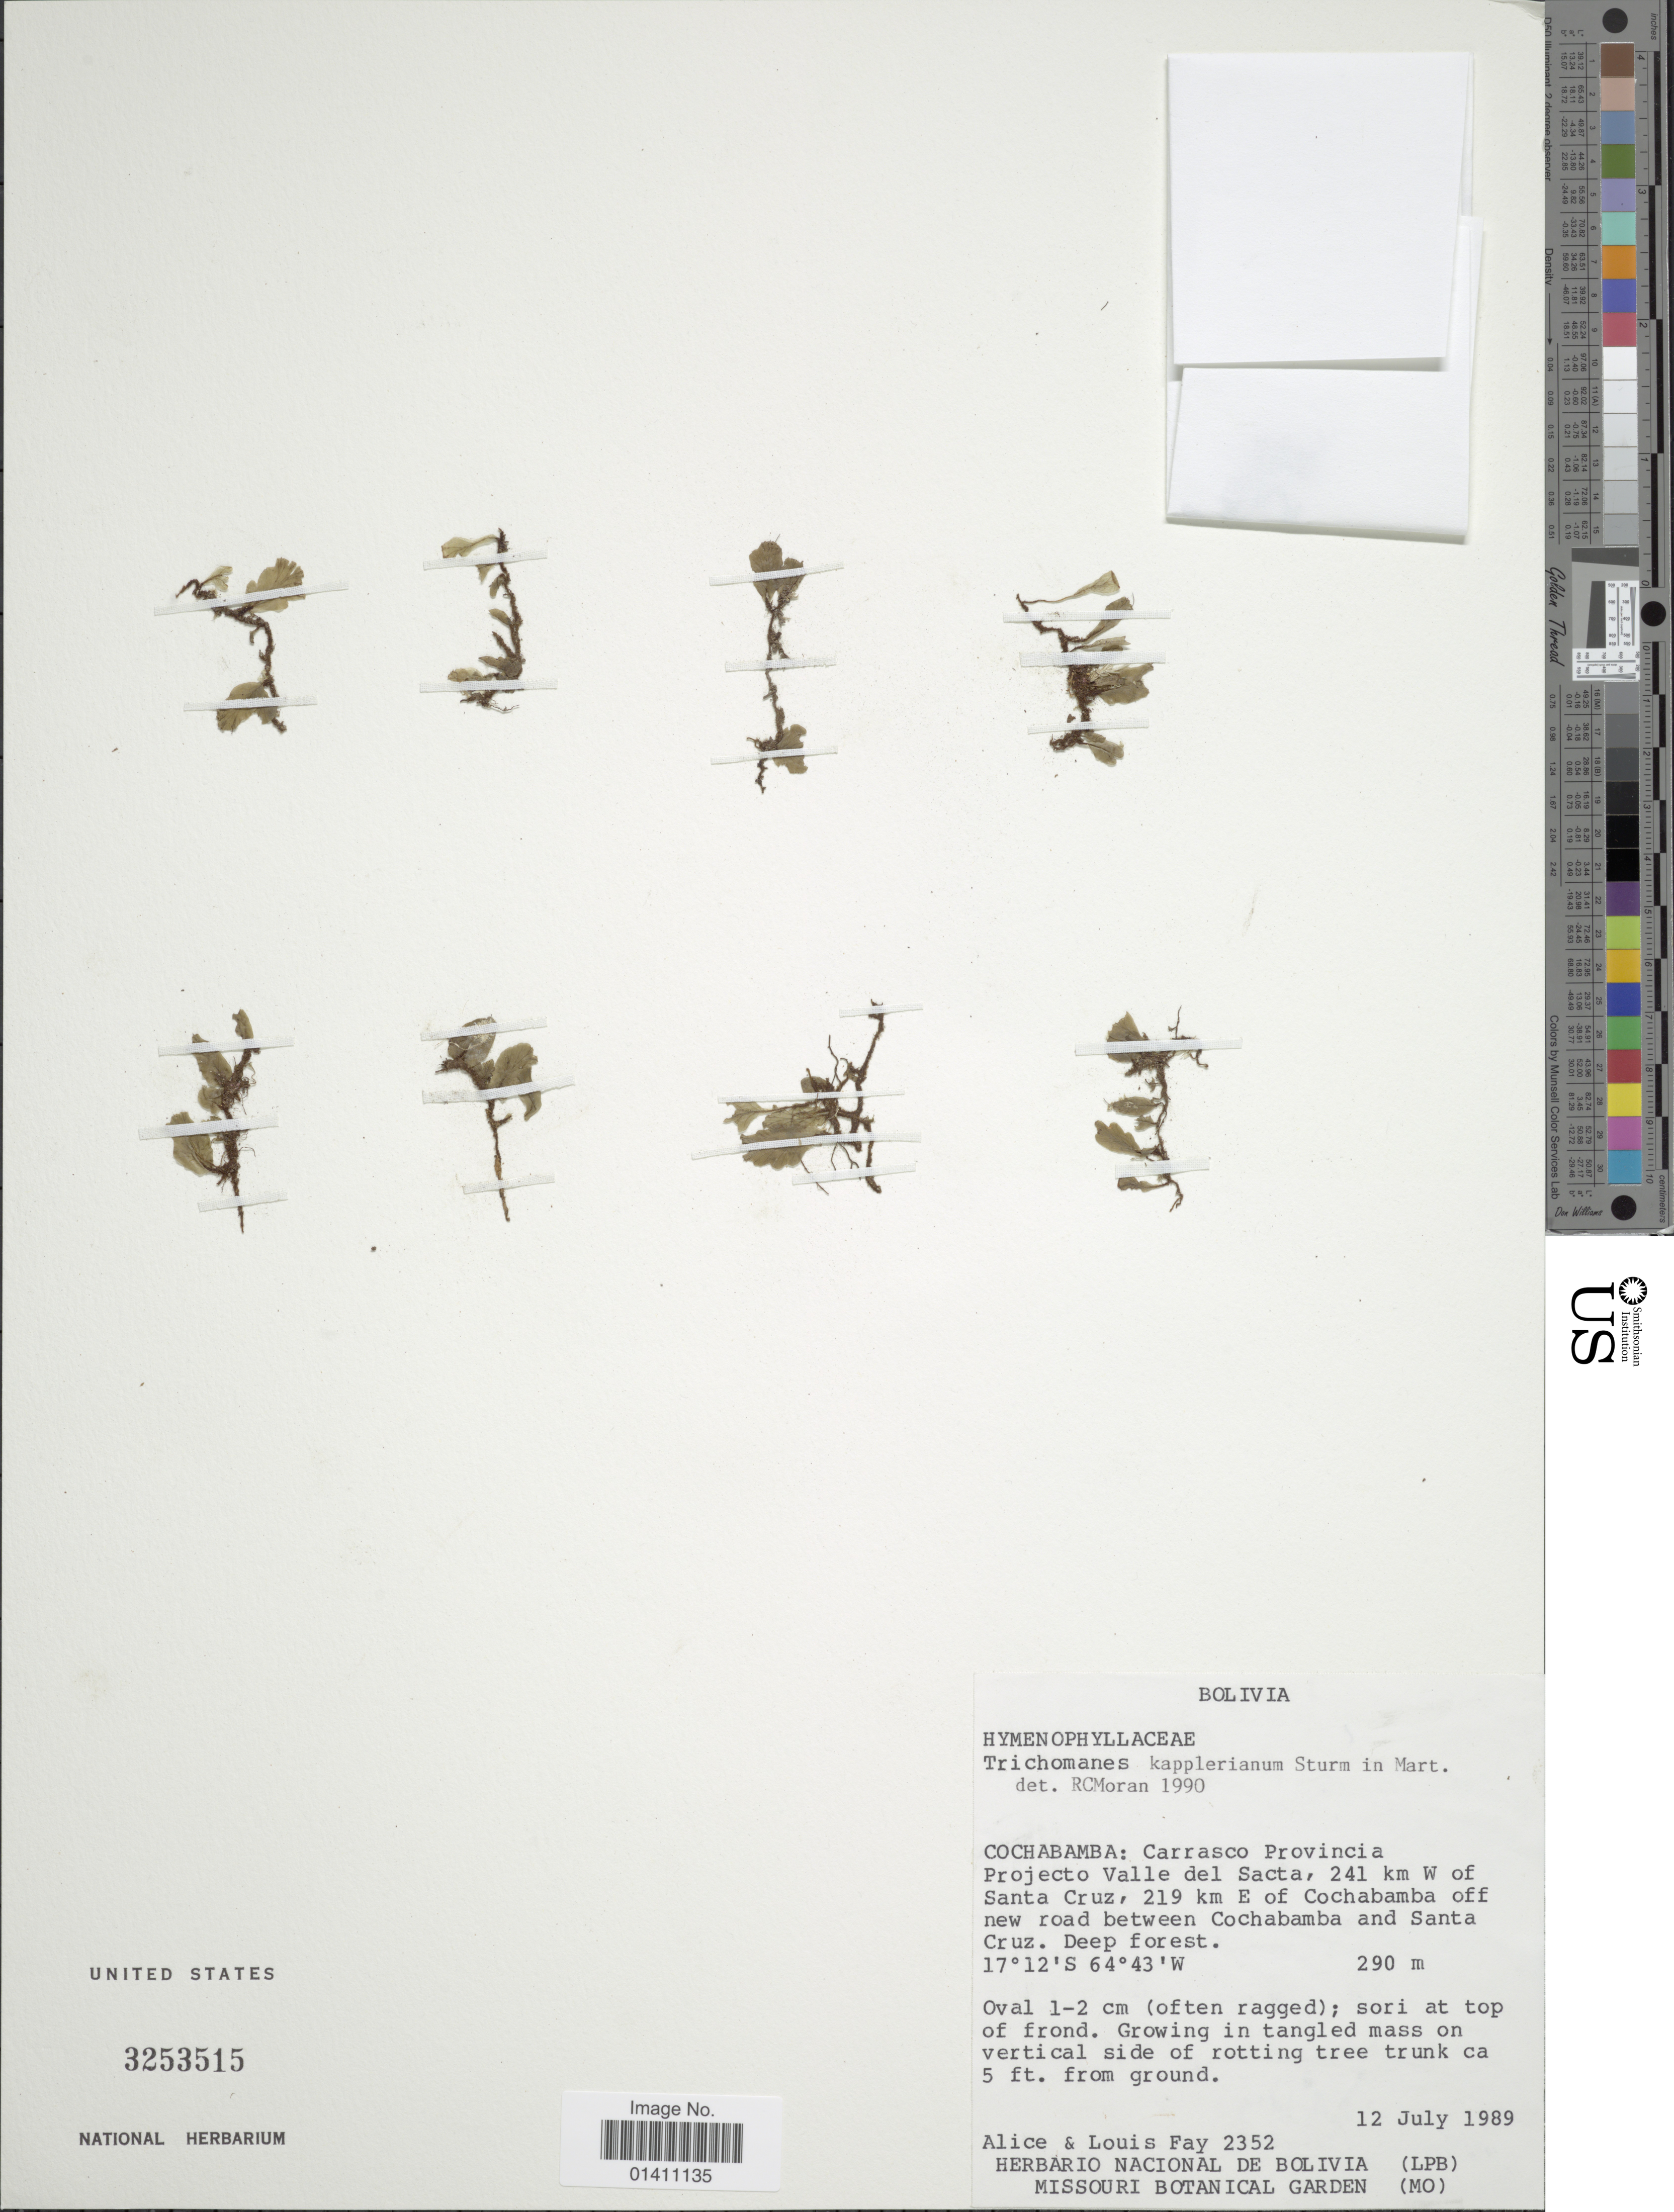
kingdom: Plantae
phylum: Tracheophyta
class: Polypodiopsida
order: Hymenophyllales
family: Hymenophyllaceae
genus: Didymoglossum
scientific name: Didymoglossum kapplerianum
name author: (Sturm) Ebihara & Dubuisson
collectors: A. Fay & L. Fay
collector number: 2352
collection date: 1989-07-12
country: Bolivia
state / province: Cochabamba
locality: Carrasco Provincia Projecto Valle del Sacta, 241 km W of Santa Cruz, 219 km E of Cochabamba off new road between Cochabamba and Santa Cruz.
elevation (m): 290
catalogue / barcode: US 3253515